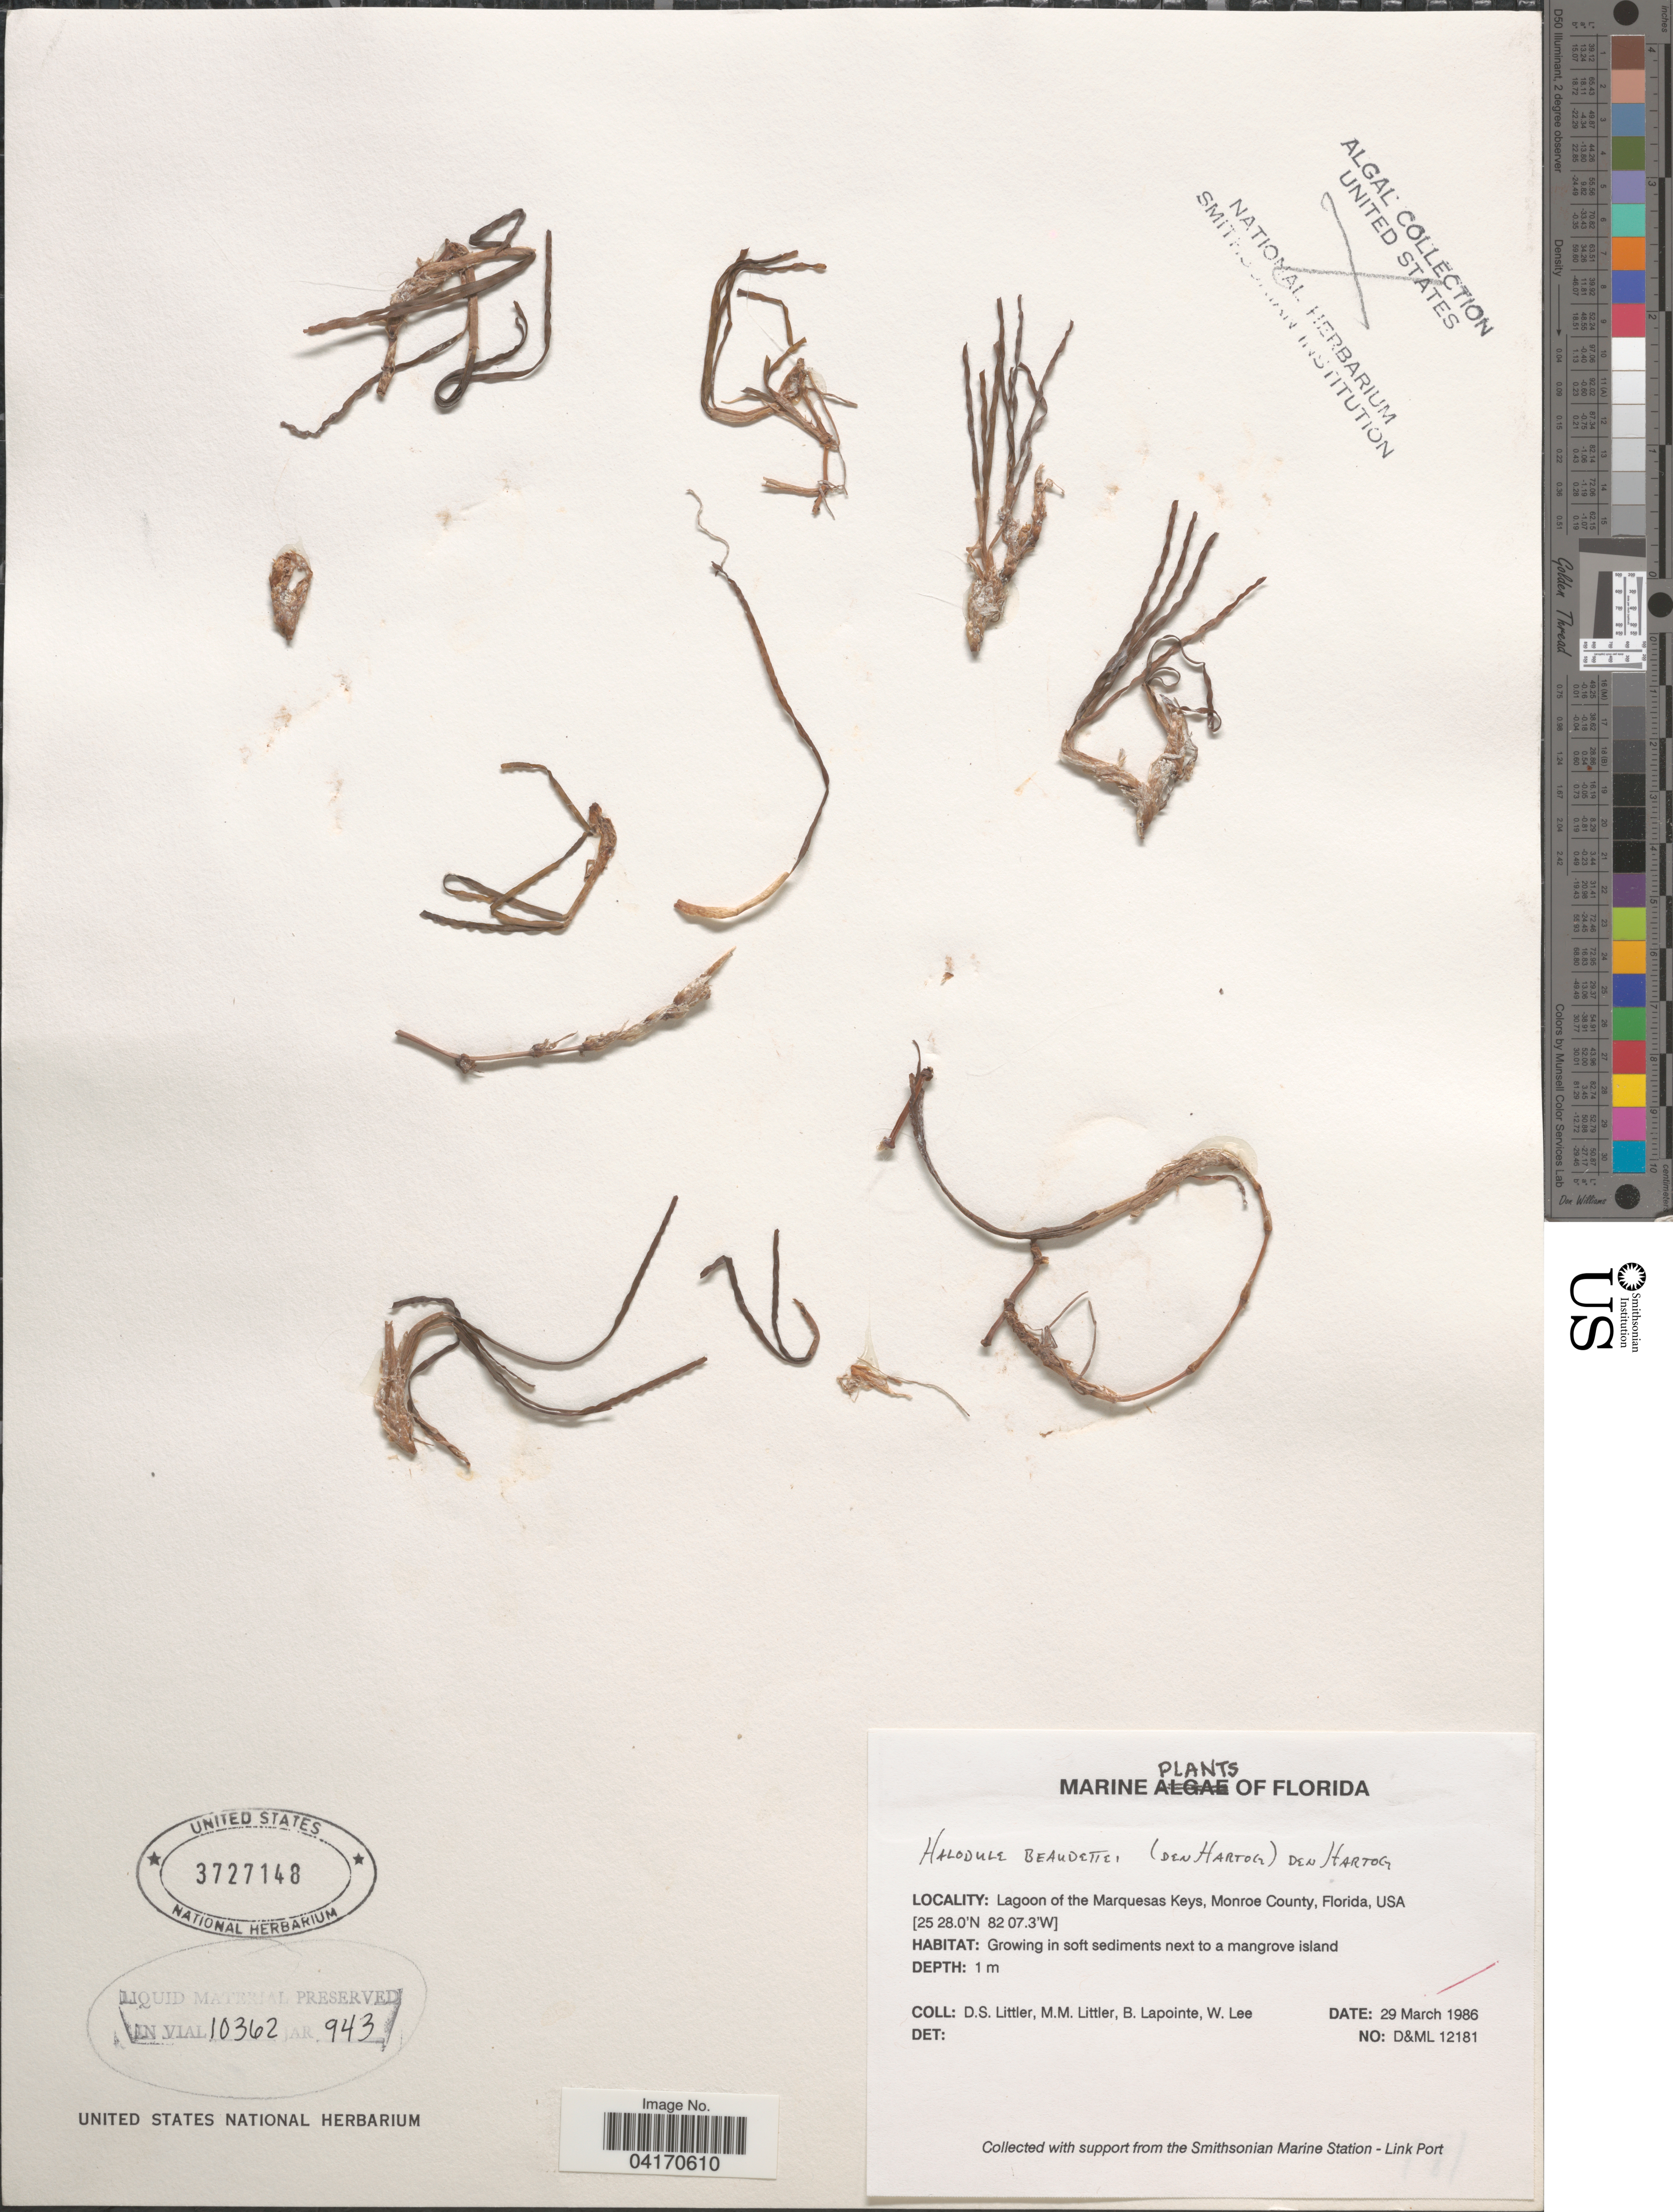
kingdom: Plantae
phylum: Tracheophyta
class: Liliopsida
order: Alismatales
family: Cymodoceaceae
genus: Halodule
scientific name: Halodule beaudettei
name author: (Hartog) Hartog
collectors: D. S. Littler, B. Lapointe & W. Lee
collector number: D&ML 12181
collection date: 1986-03-29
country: United States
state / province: Florida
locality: Lagoon of the Marquesas Keys, Monroe County.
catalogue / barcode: US 3727148